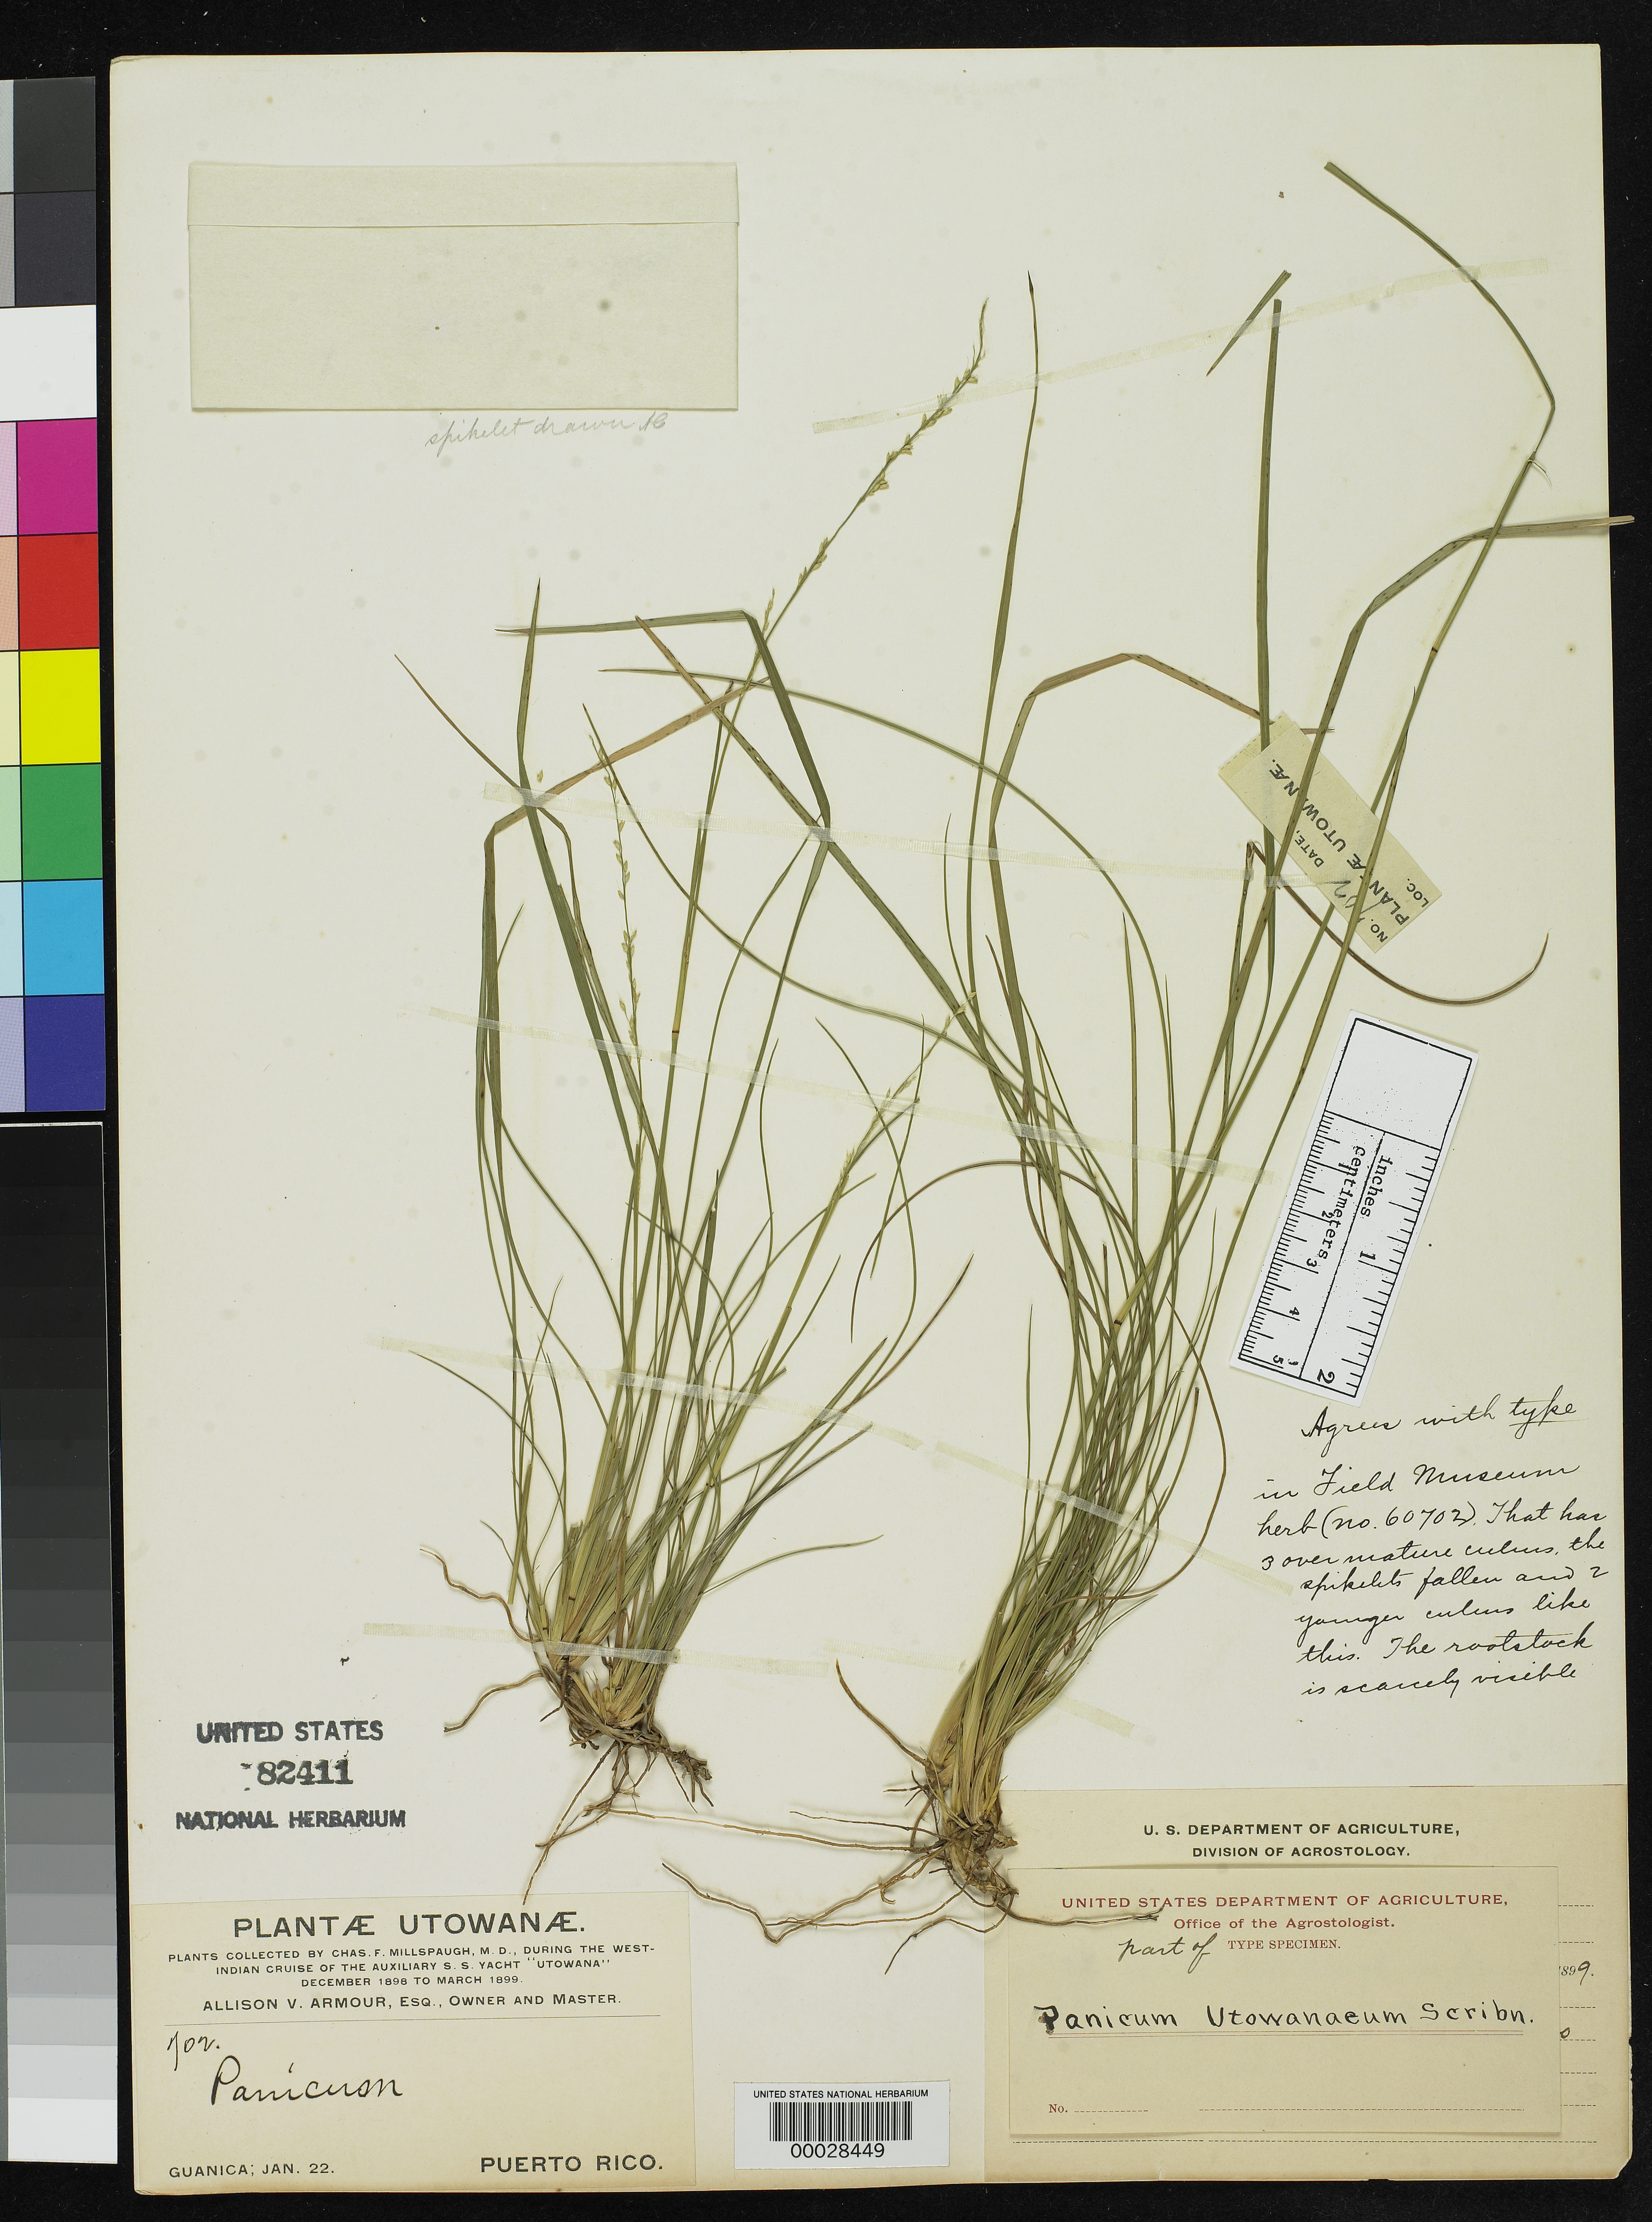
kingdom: Plantae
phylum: Tracheophyta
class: Liliopsida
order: Poales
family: Poaceae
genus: Panicum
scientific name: Panicum utowanaeum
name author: Scribn.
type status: Isotype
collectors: C. F. Millspaugh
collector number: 702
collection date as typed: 22 Jan 1899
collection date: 1899-01-22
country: Puerto Rico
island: Greater Antilles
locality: Guanica.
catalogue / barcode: US 82411